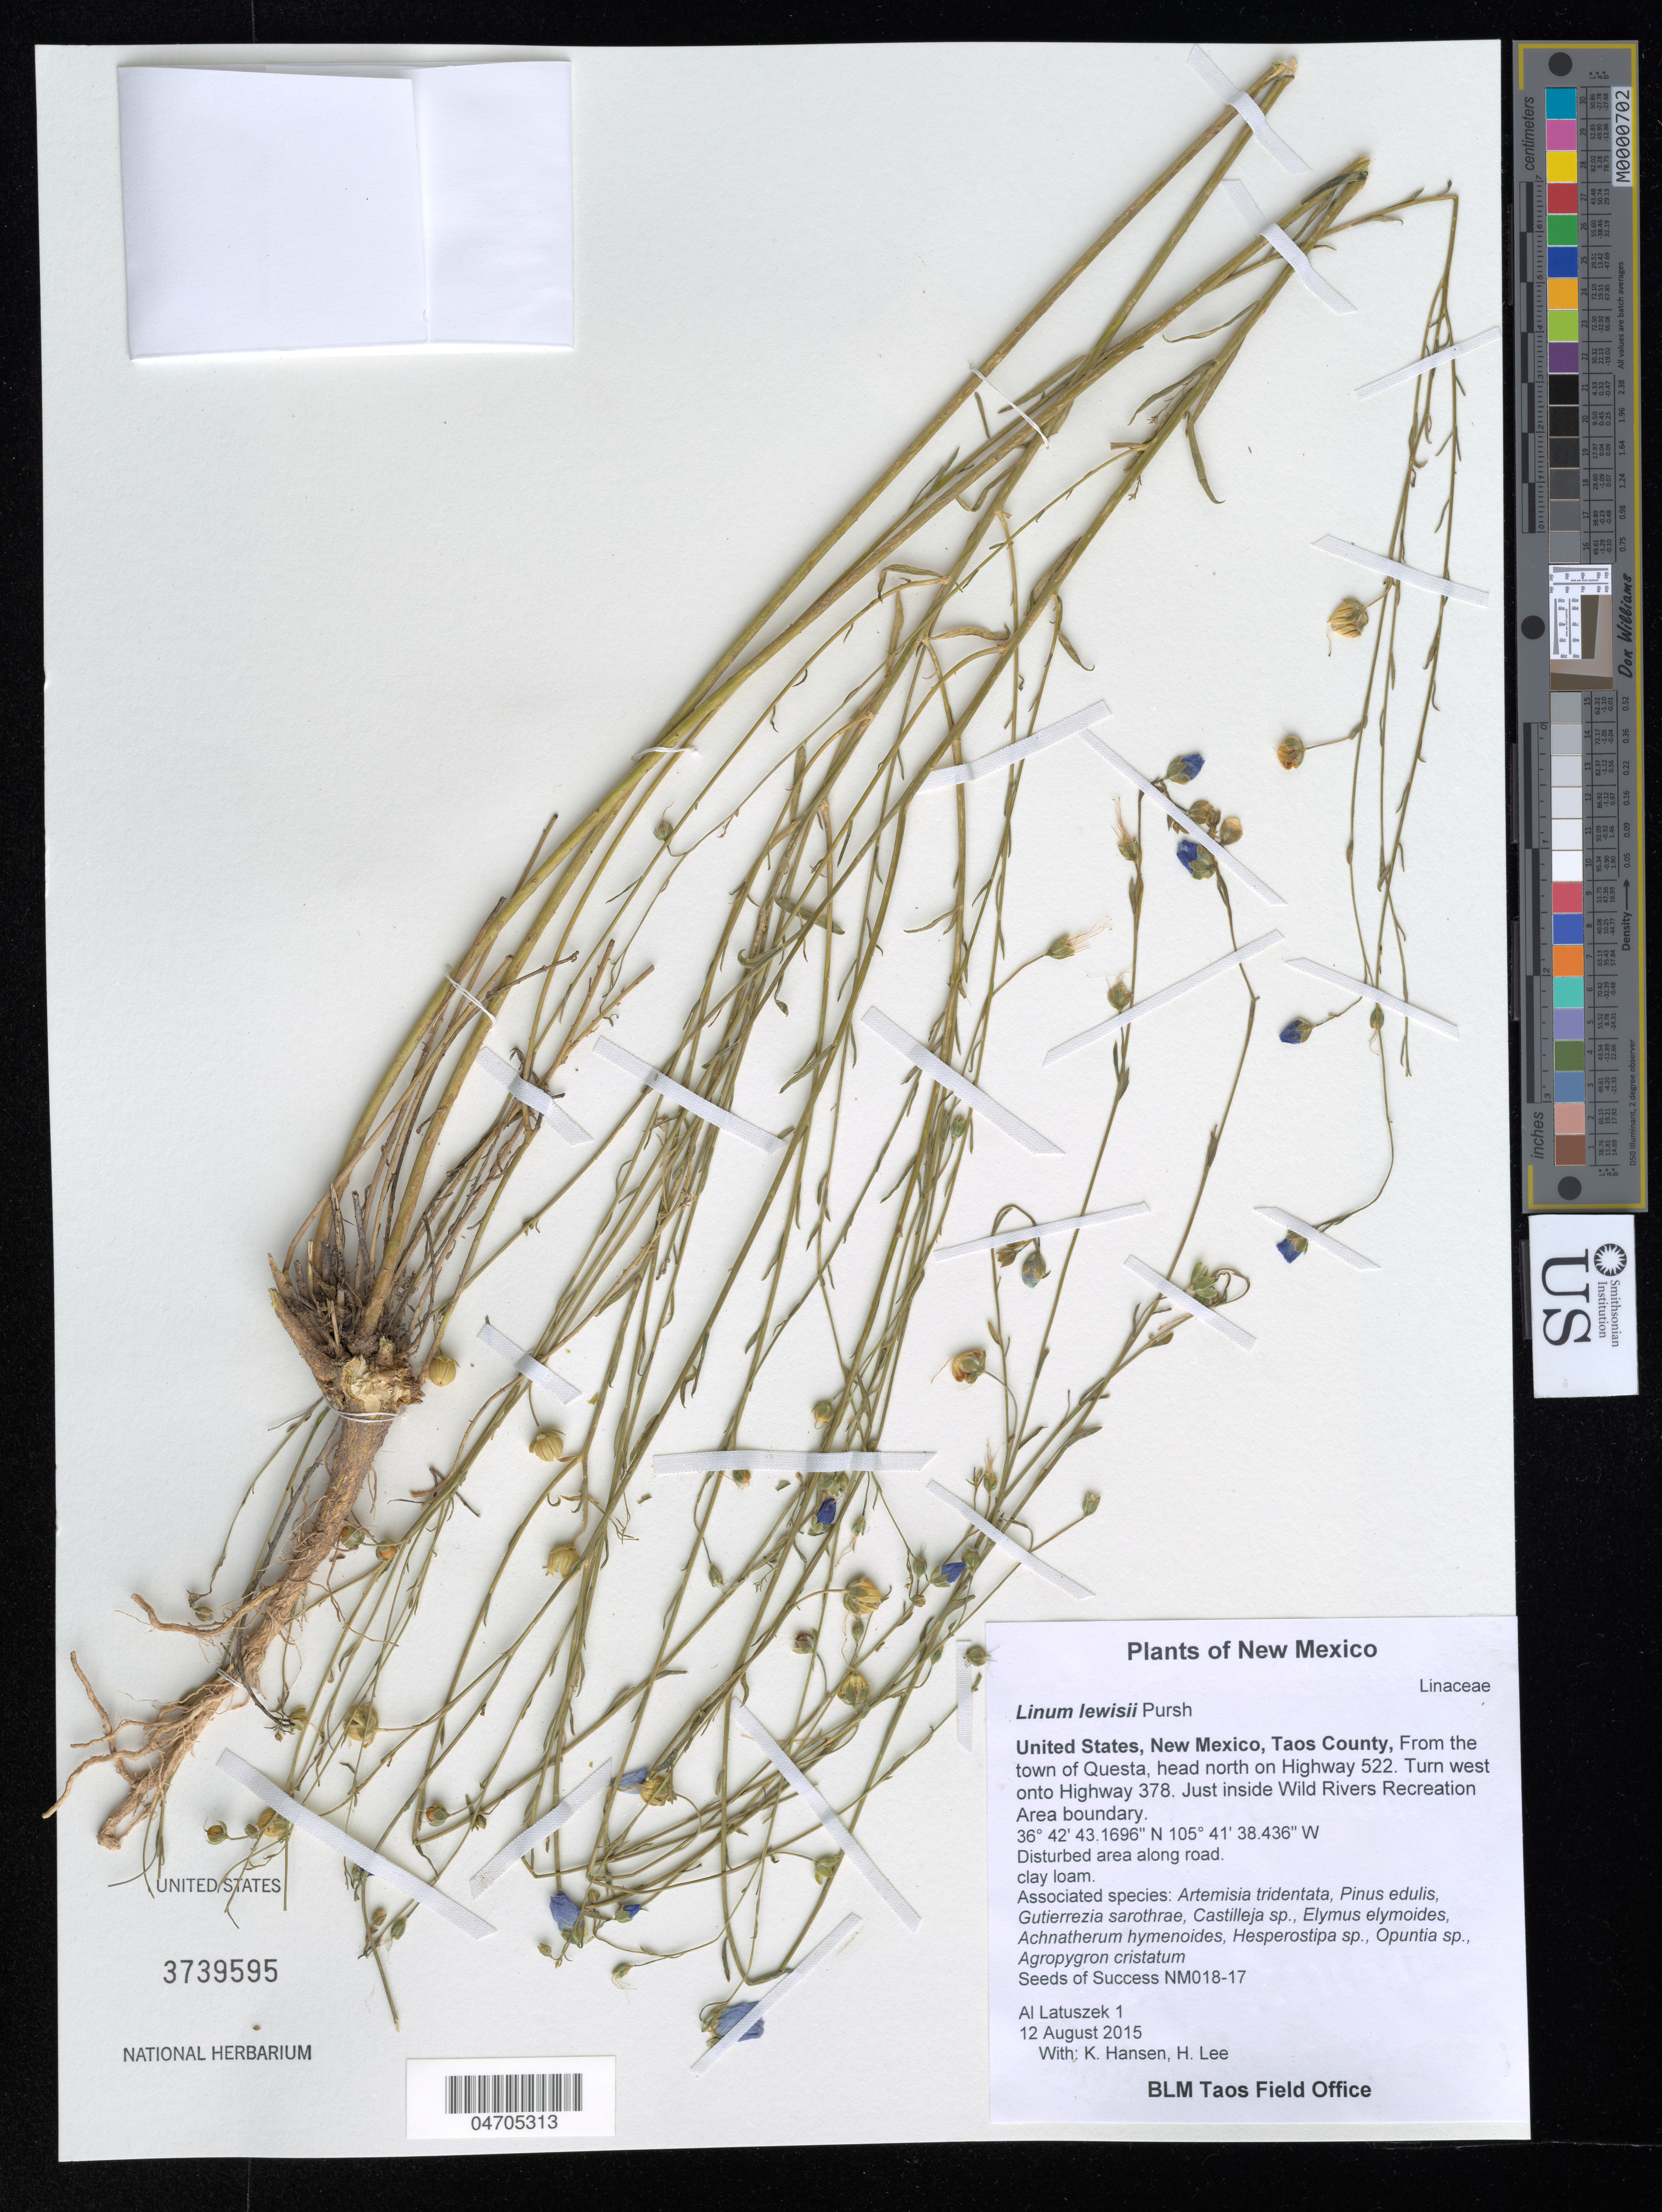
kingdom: Plantae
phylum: Tracheophyta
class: Magnoliopsida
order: Malpighiales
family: Linaceae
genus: Linum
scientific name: Linum lewisii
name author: Pursh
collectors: A. Latuszek, K. Hansen & H. Lee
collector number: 1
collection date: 2015-08-12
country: United States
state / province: New Mexico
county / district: Taos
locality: Taos County. From the town of Questa, head north of Highway 522. Turn west onto Highway 378. Just inside Wild Rivers Recreation Area boundary.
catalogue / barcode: US 3739595